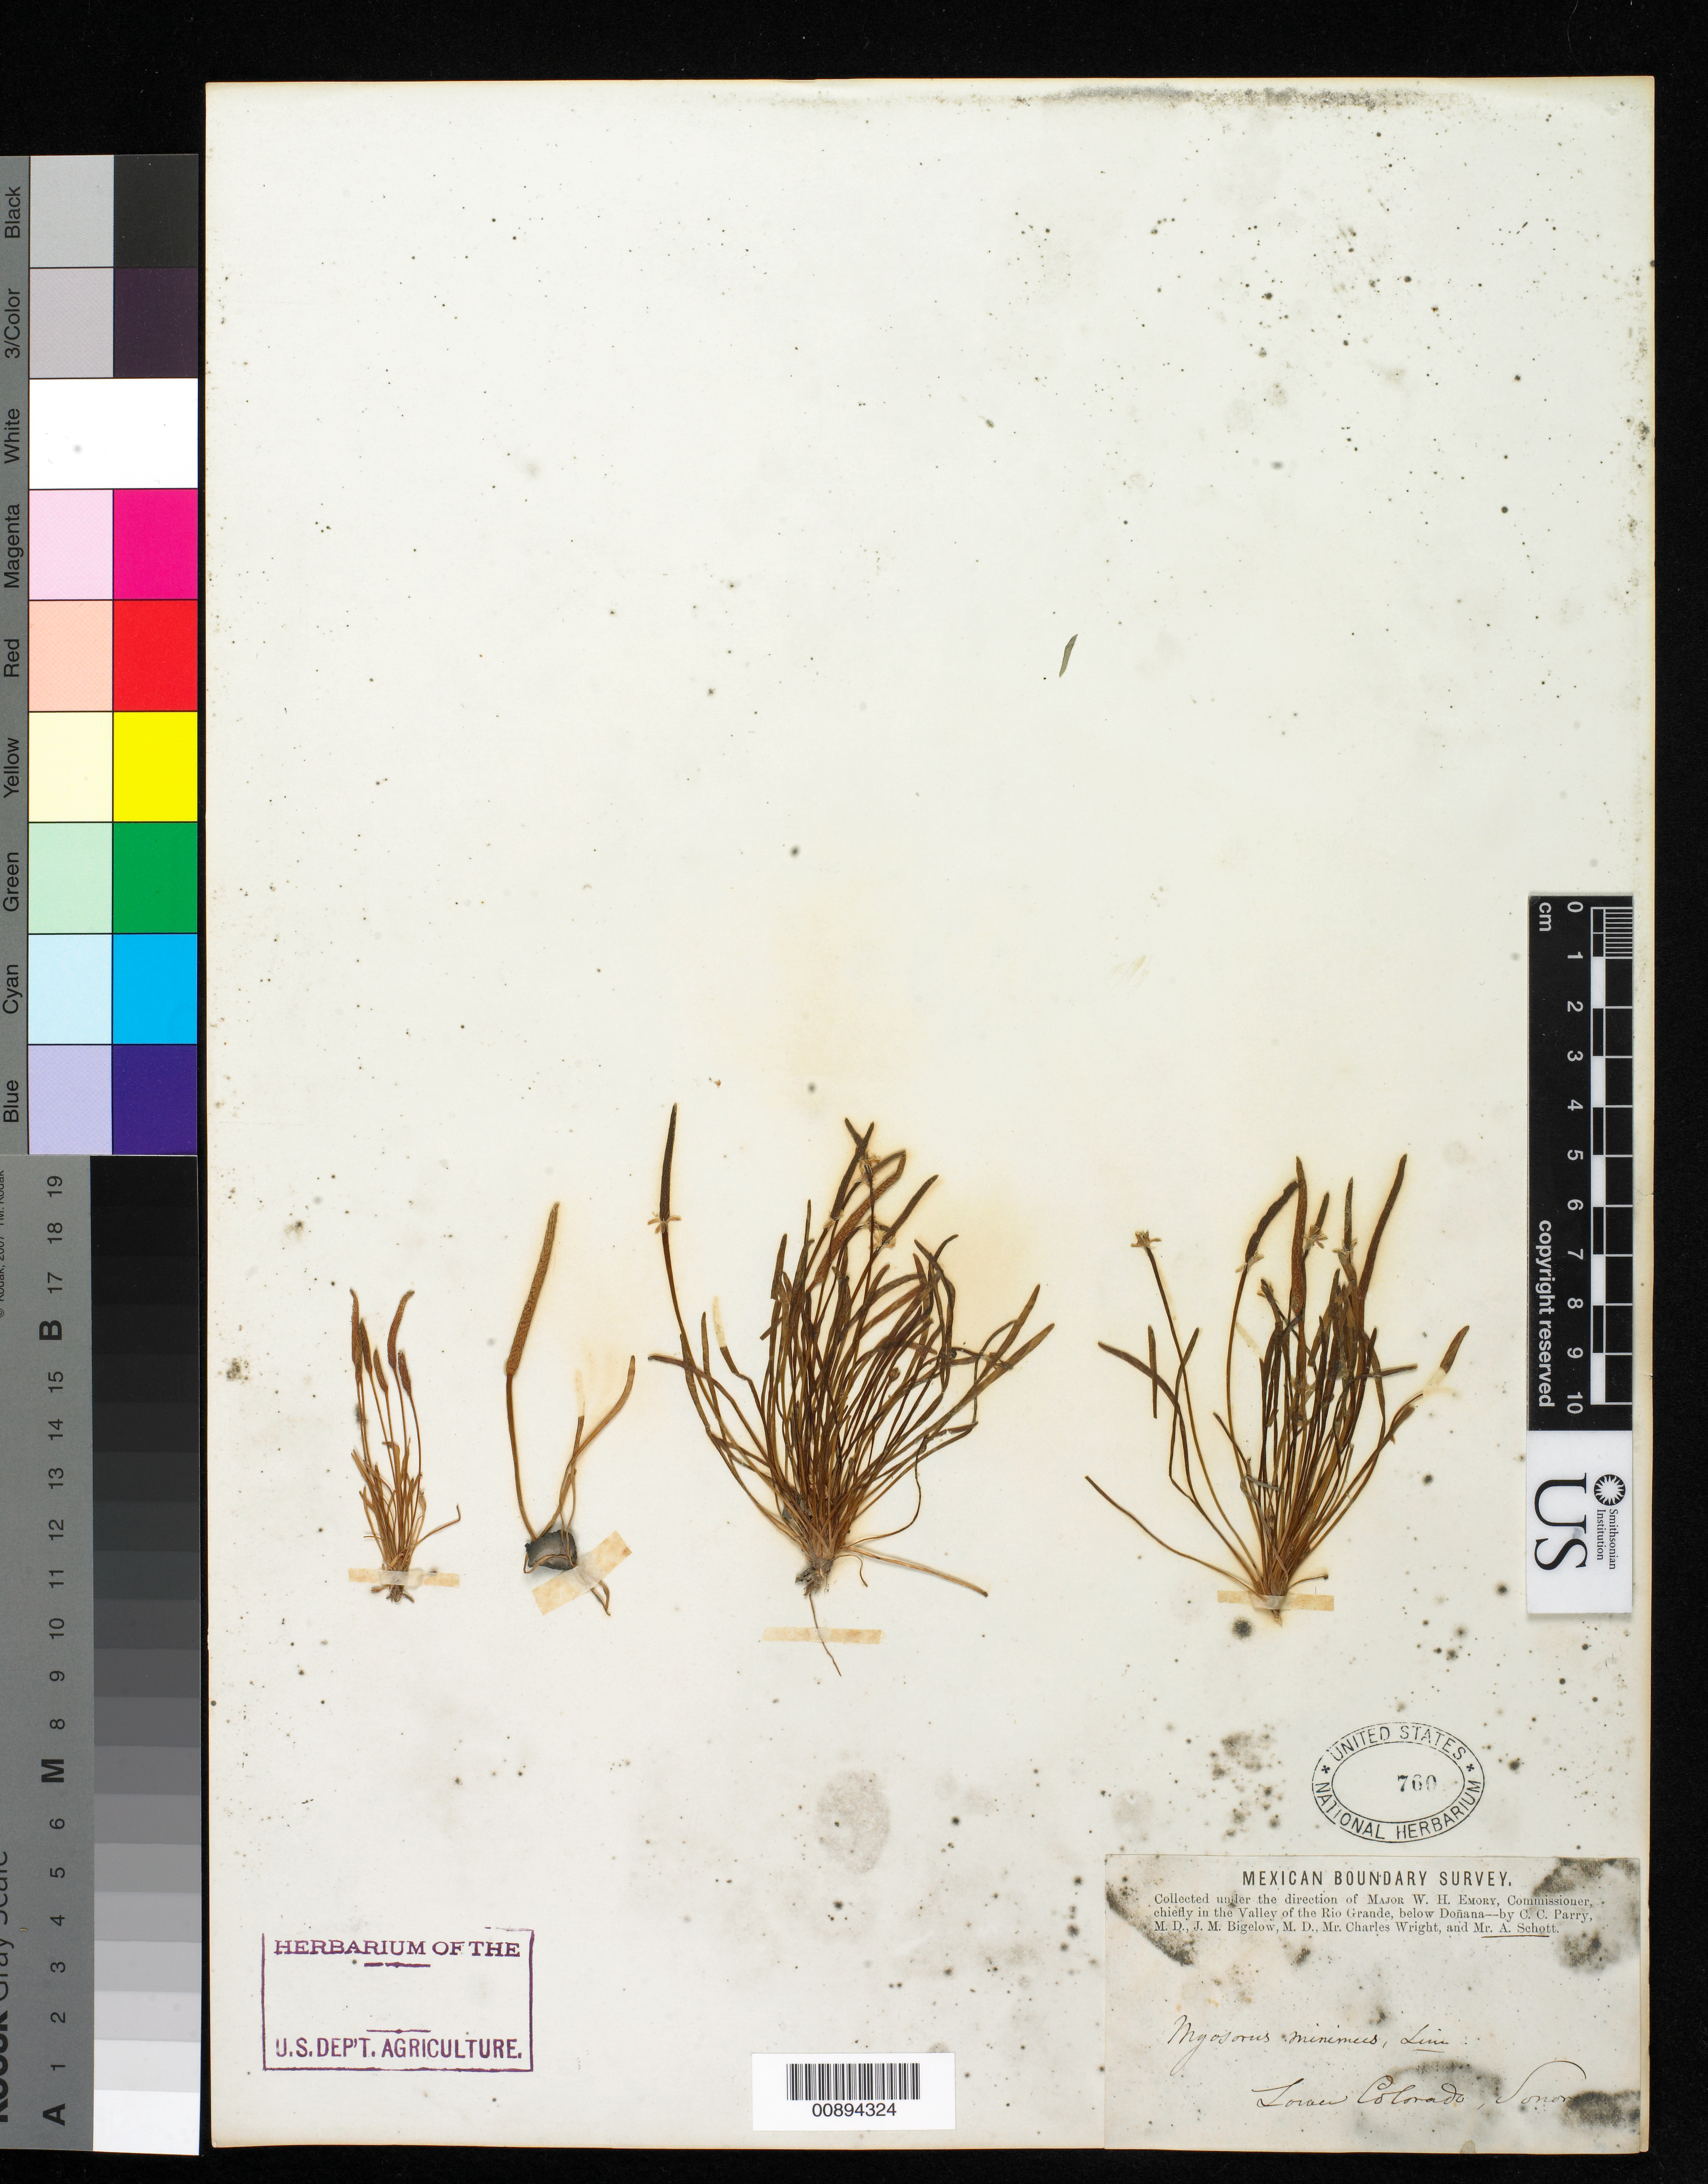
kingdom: Plantae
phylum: Tracheophyta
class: Magnoliopsida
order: Ranunculales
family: Ranunculaceae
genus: Myosurus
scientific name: Myosurus minimus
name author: L.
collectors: C. C. Parry, J. M. Bigelow, C. Wright & A. C. V. Schott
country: Mexico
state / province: Sonora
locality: Lower Colorado, Sonora.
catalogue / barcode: US 760